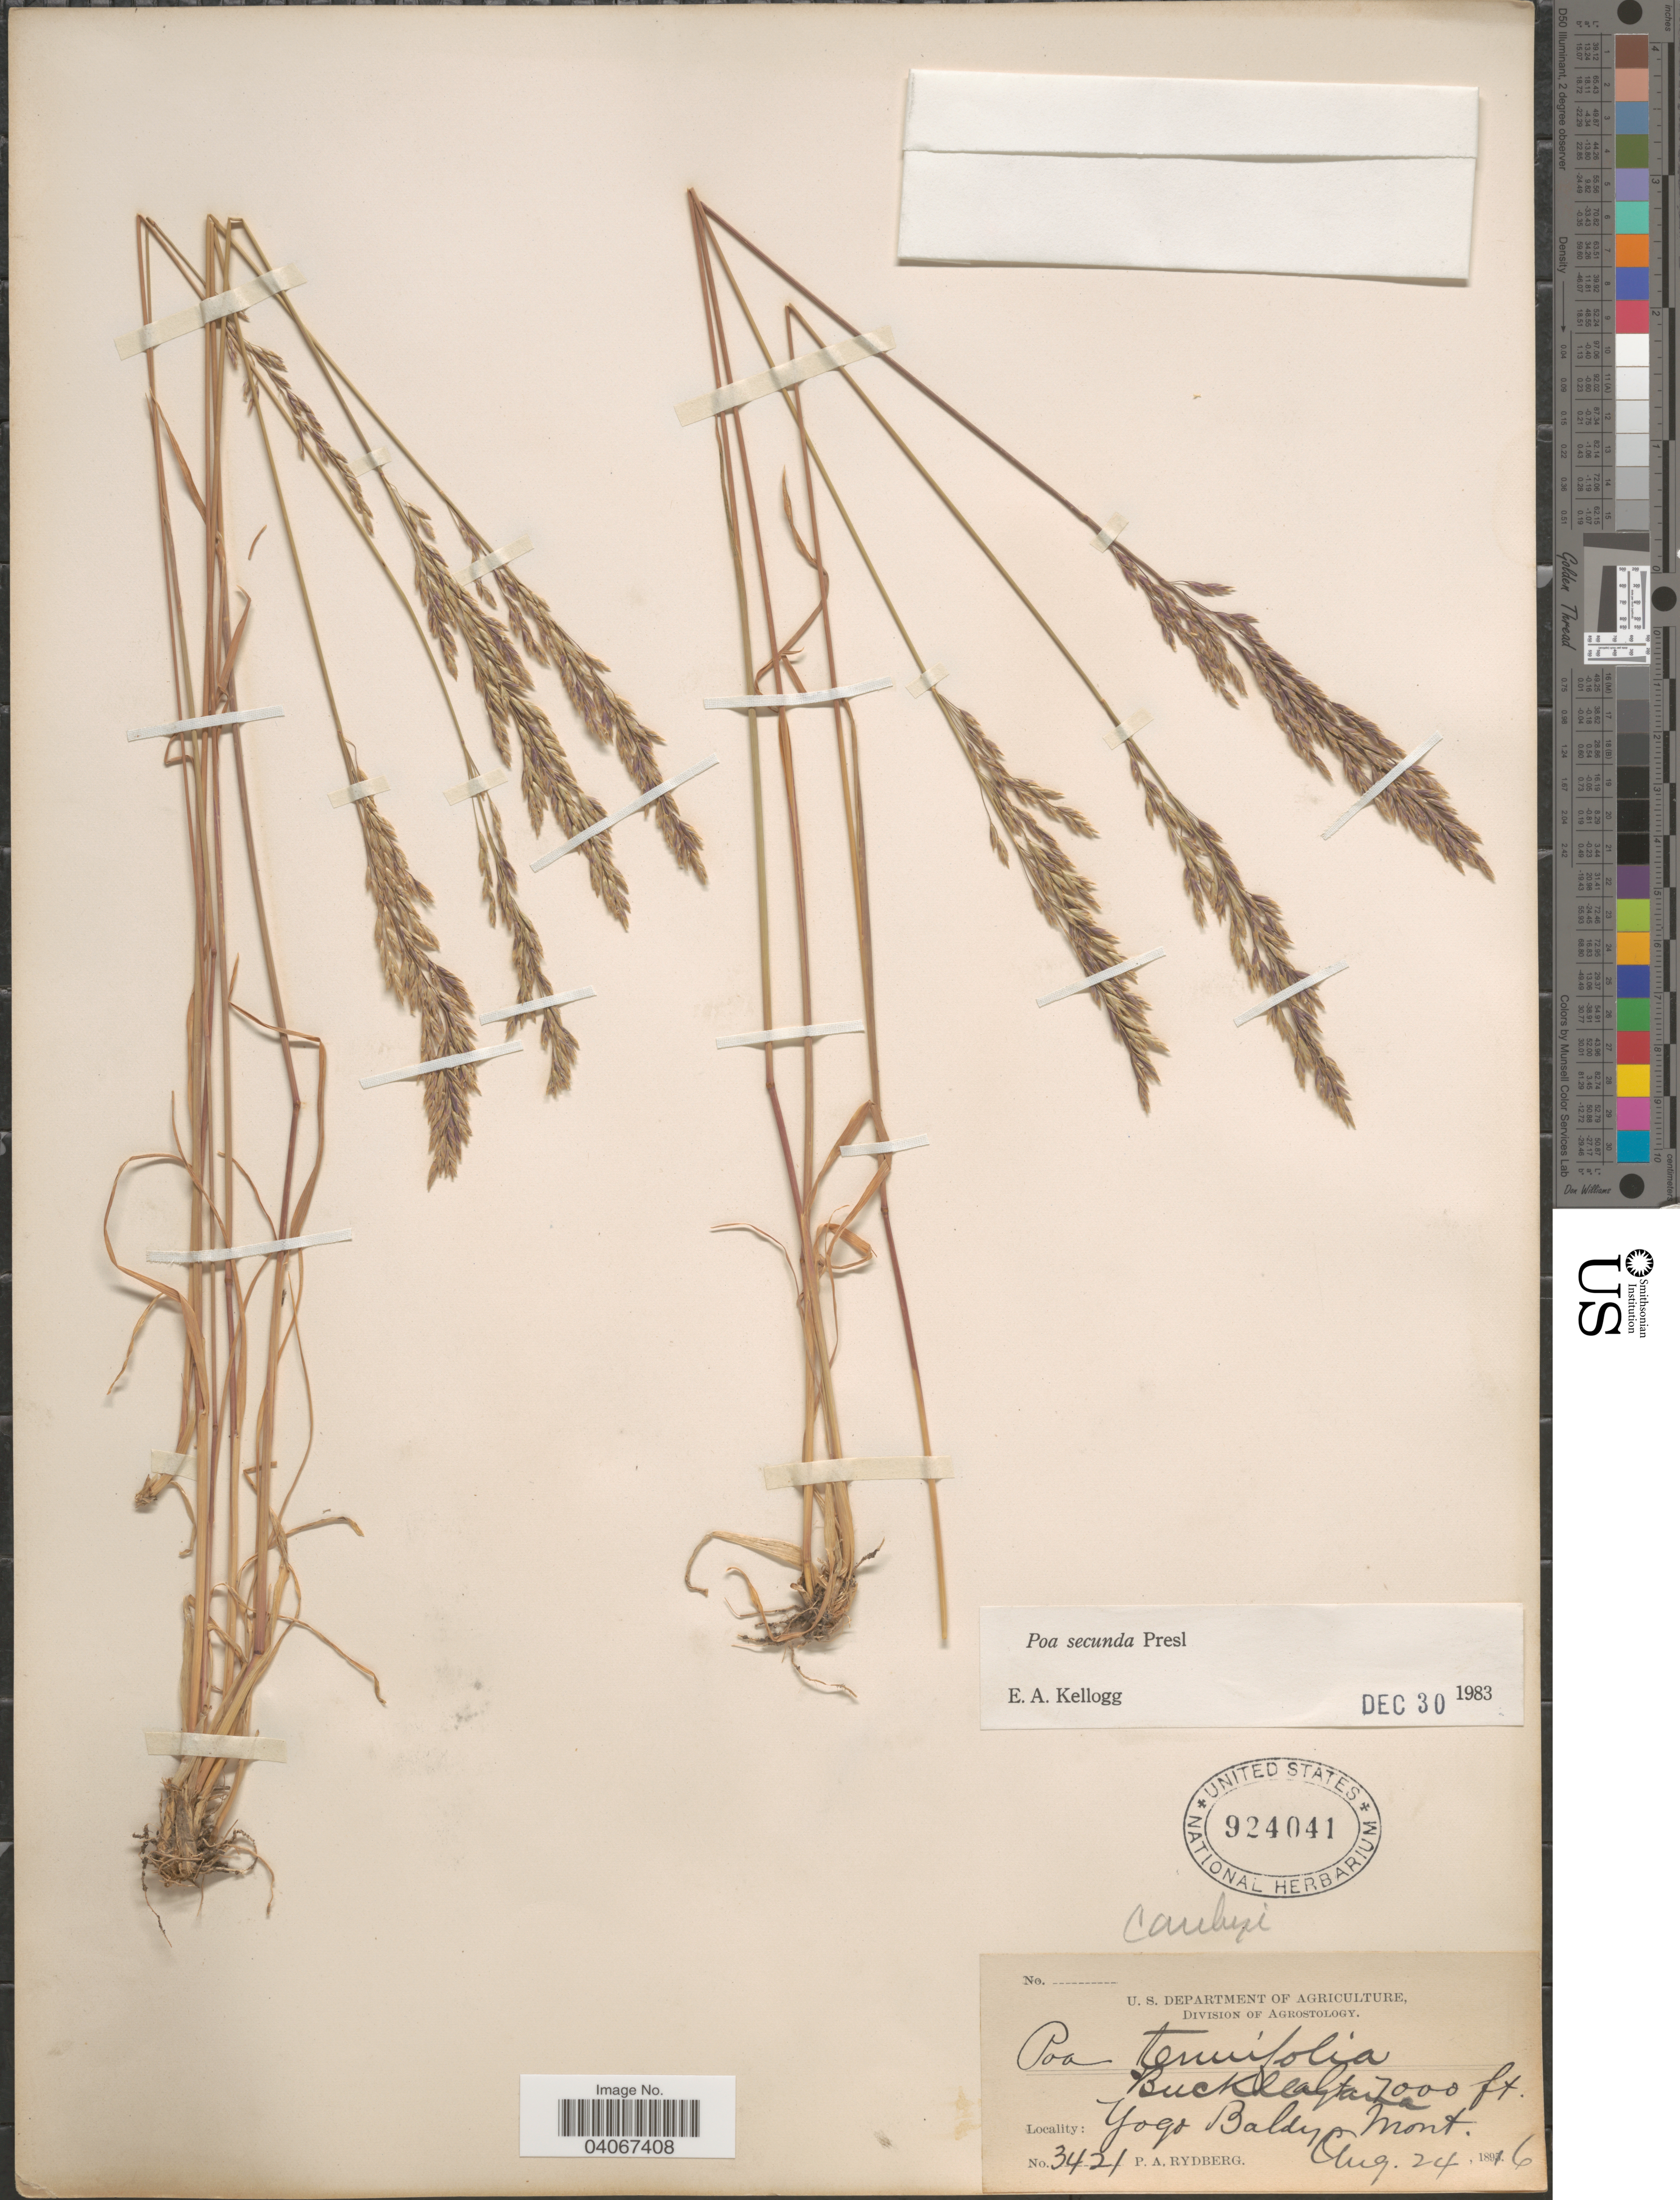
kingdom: Plantae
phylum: Tracheophyta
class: Liliopsida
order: Poales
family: Poaceae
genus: Poa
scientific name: Poa secunda subsp. secunda var. secunda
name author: J. Presl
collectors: P. A. Rydberg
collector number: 3421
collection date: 1816-08-24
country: United States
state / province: Montana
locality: Yogo Baldy.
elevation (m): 2134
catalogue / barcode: US 924041